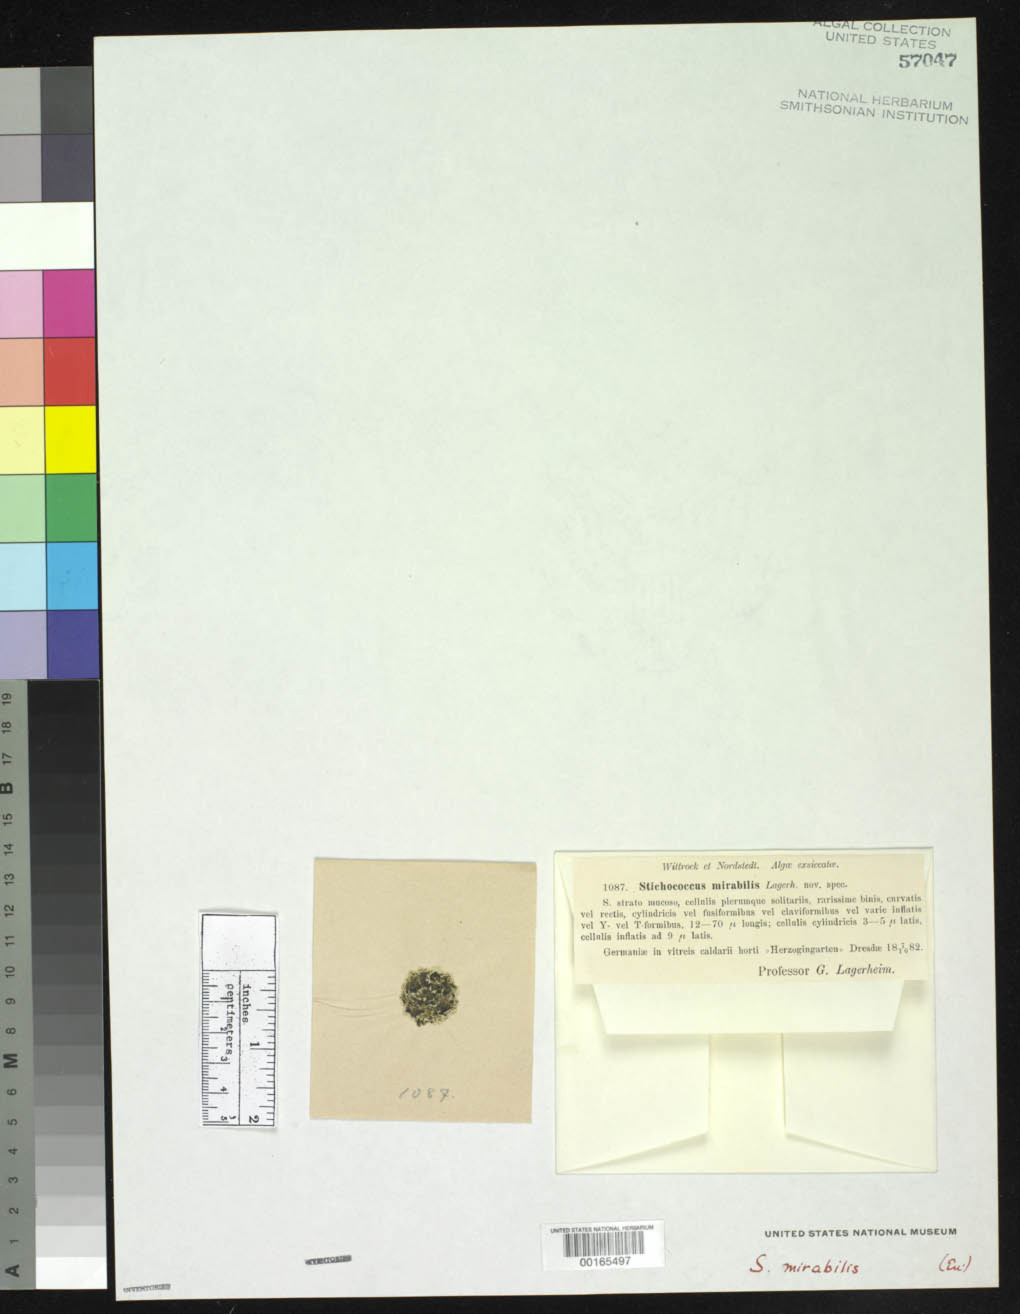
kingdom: Plantae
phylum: Chlorophyta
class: Ulvophyceae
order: Ulotrichales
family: Ulotrichaceae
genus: Stichococcus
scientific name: Stichococcus mirabilis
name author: Lagerh. in Wittr. & Nordstedt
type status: Isotype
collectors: G. Lagerheim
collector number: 1087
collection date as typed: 07 Oct 1882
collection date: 1882-10-07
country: Germany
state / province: Sachsen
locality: Dresden, Herzogingarten.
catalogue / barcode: US 57047